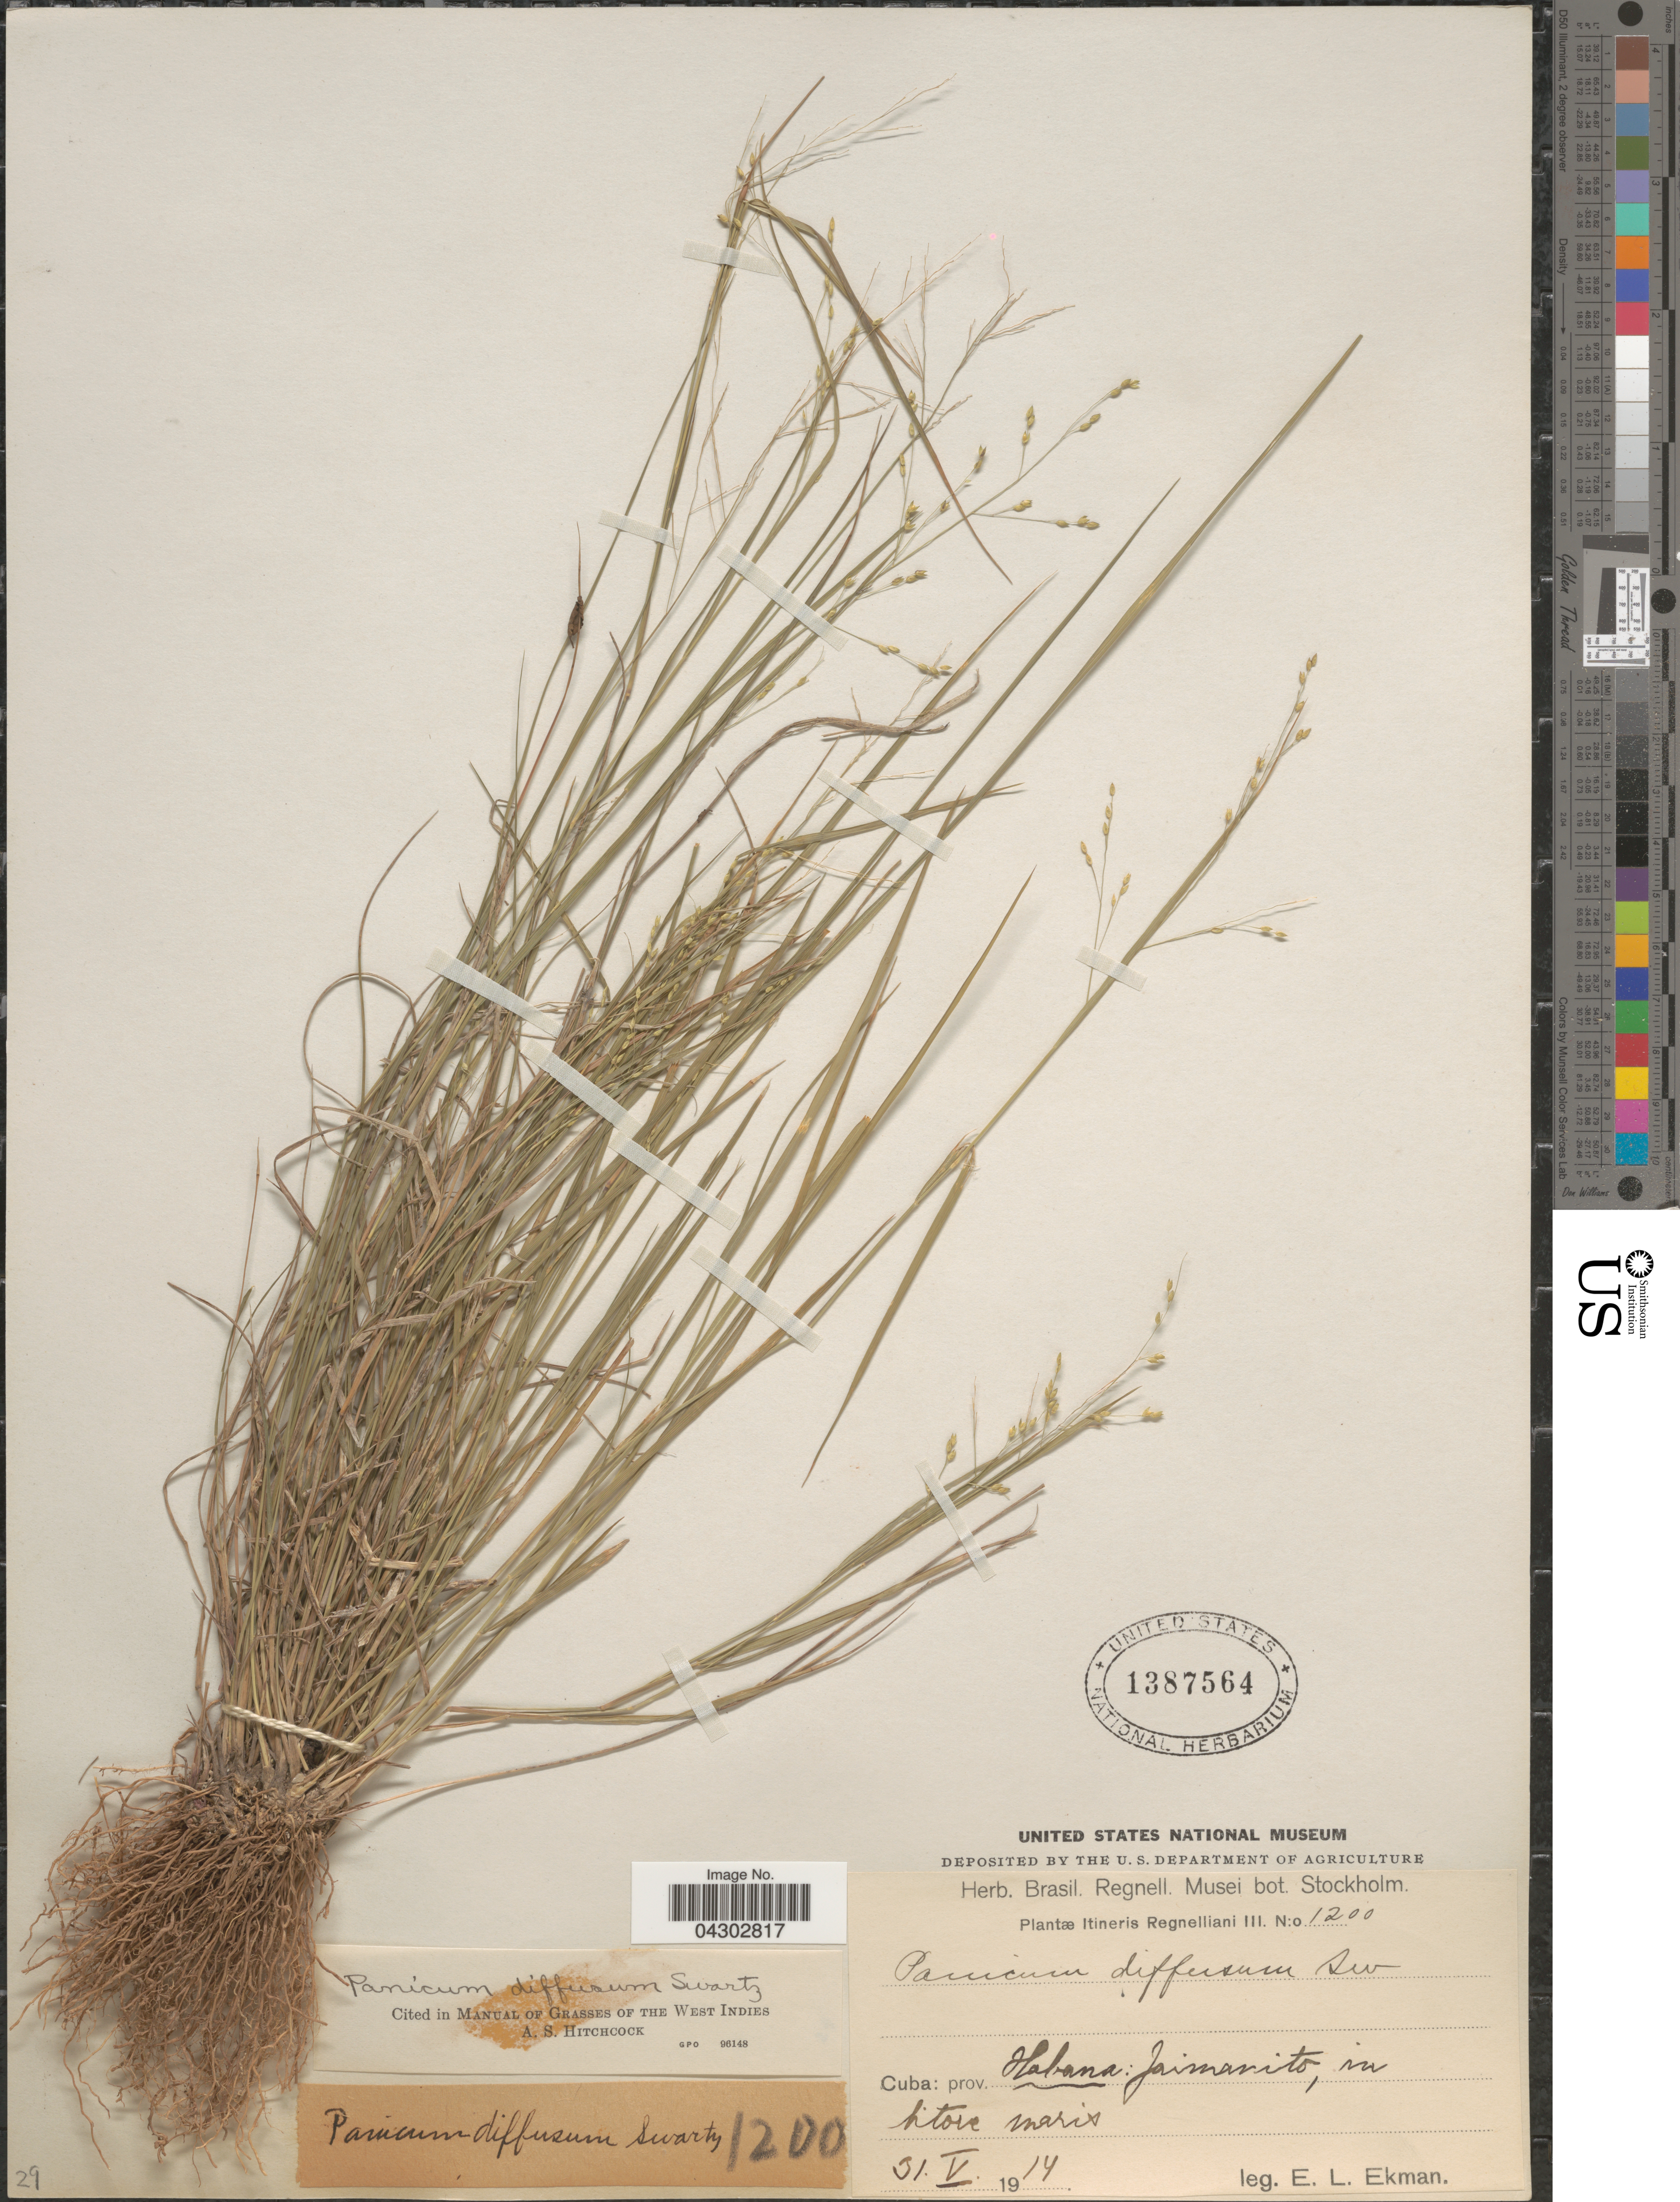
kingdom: Plantae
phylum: Tracheophyta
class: Liliopsida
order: Poales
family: Poaceae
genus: Panicum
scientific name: Panicum diffusum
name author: Sw.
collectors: E. L. Ekman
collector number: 1200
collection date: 1914-05-31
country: Cuba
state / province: La Habana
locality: Itineria Regnelliani III. Jaimarito.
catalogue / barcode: US 1387564